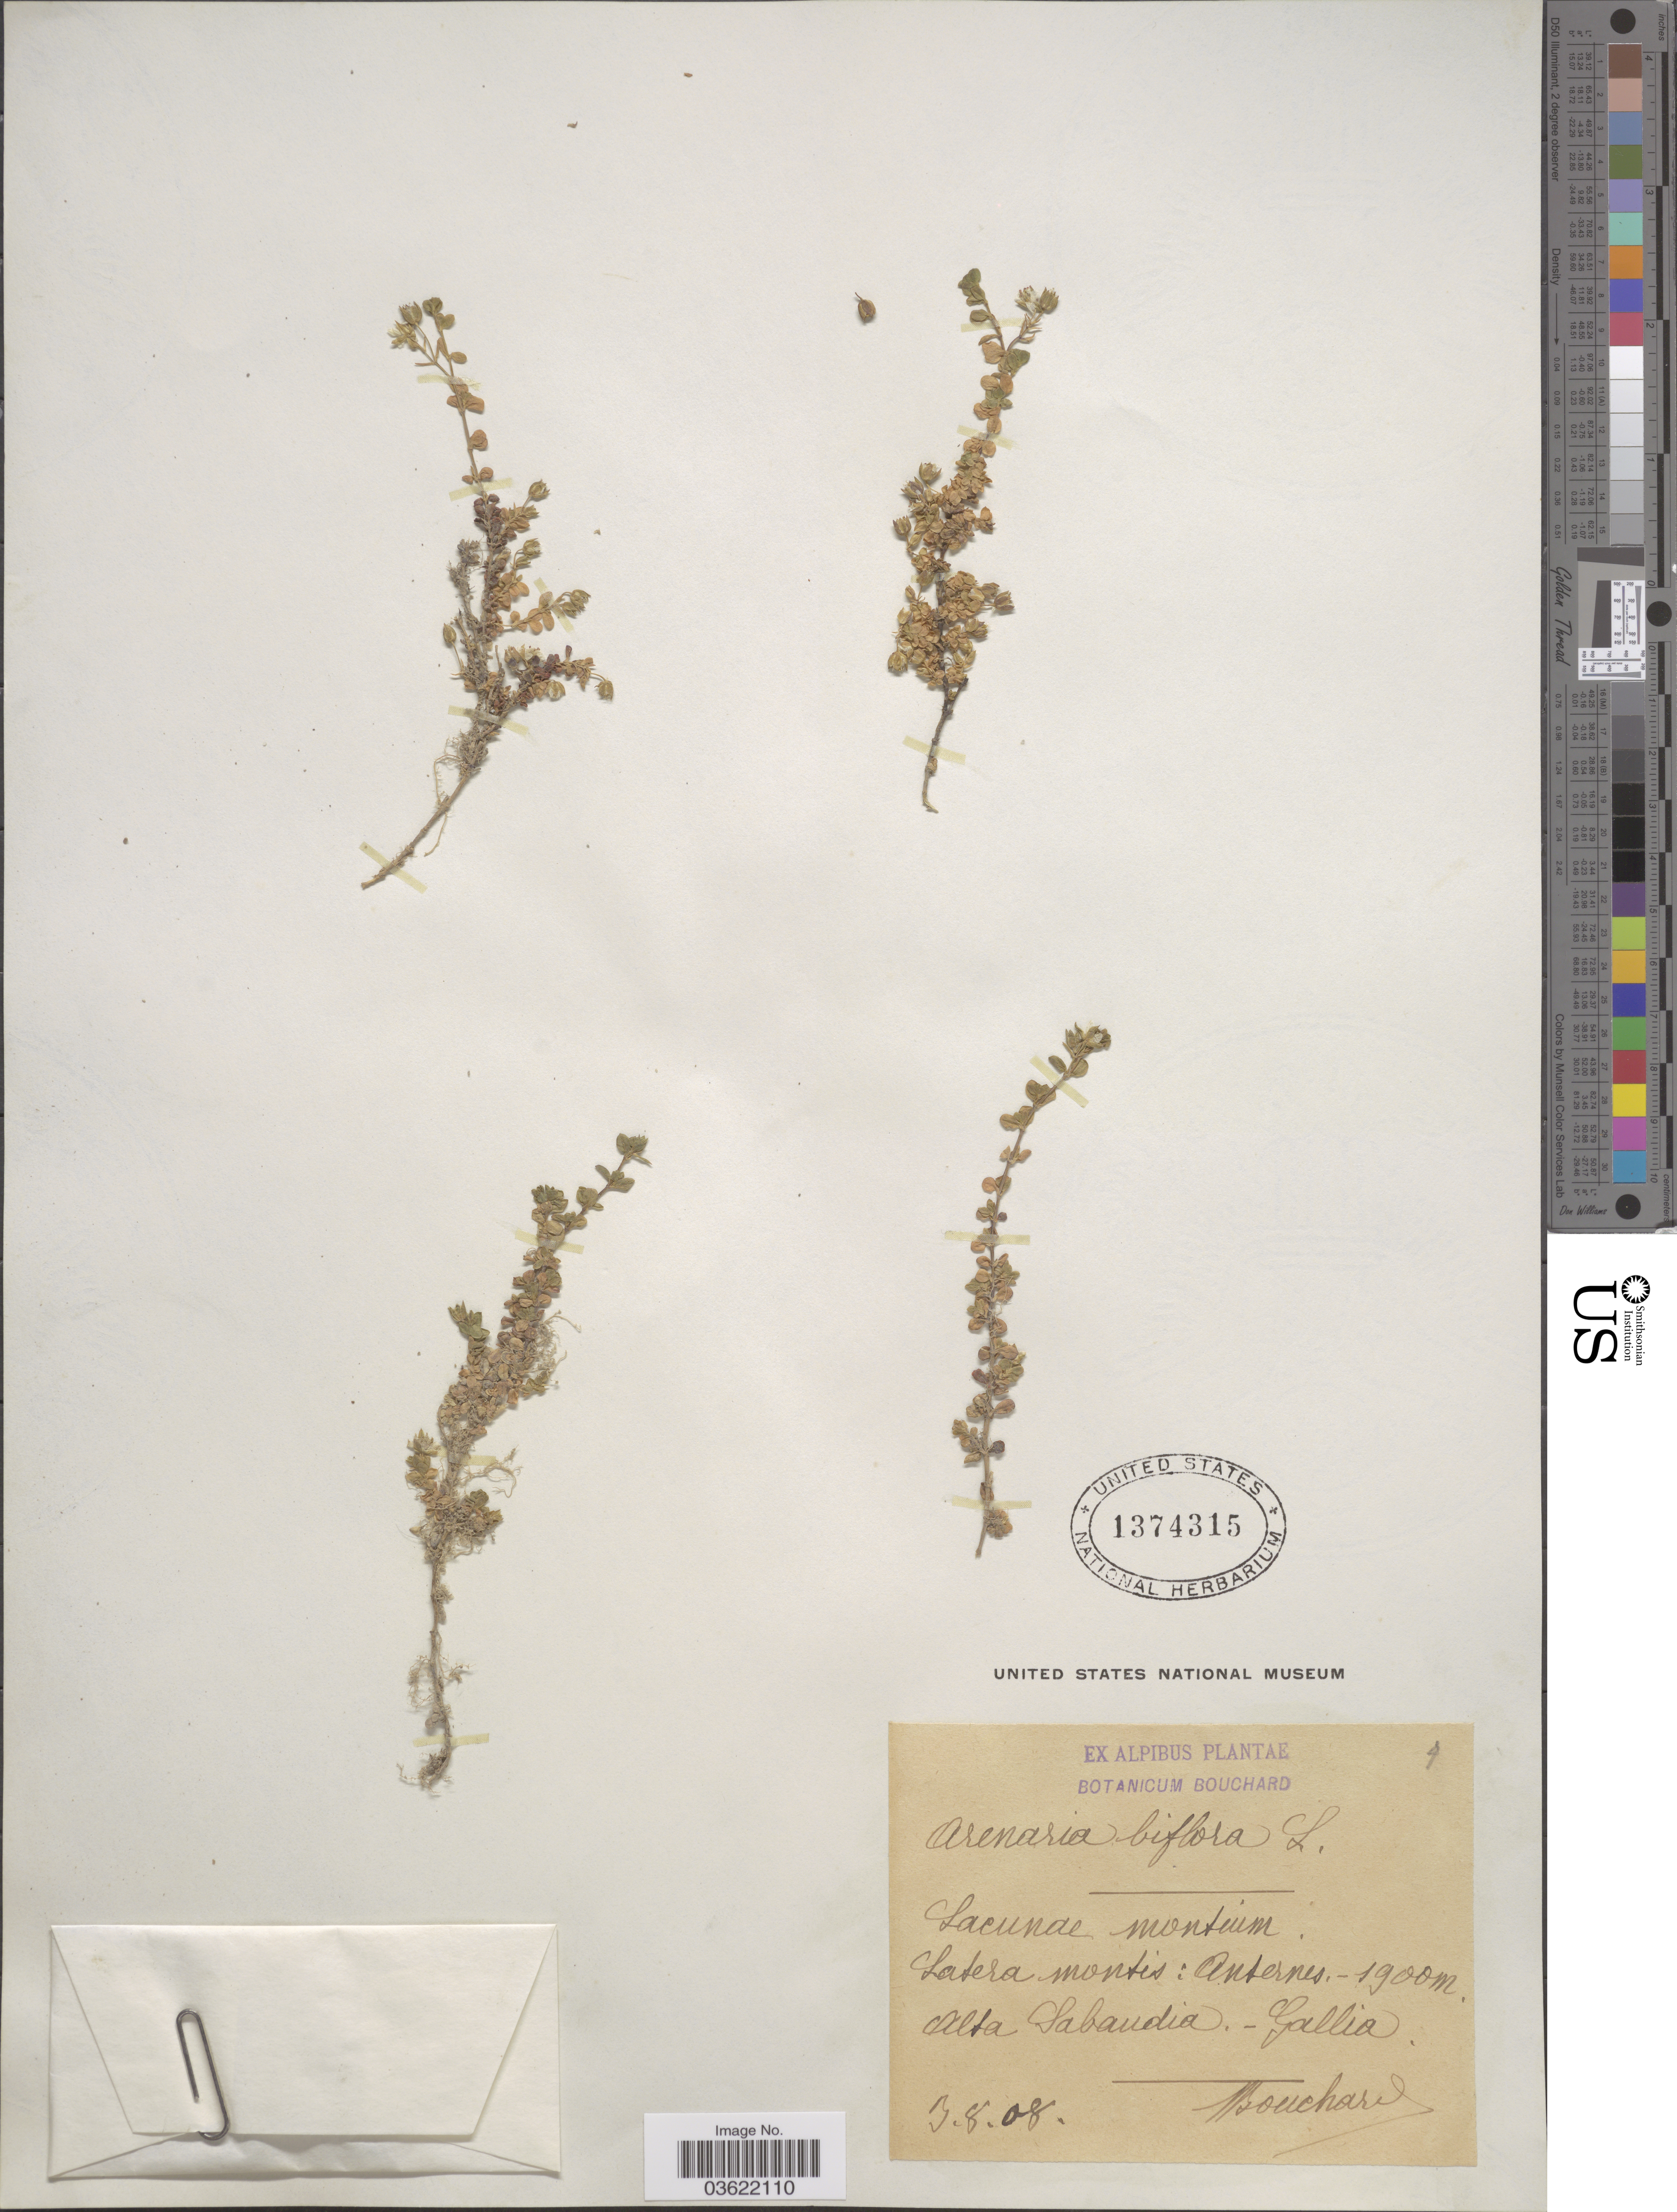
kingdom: Plantae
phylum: Tracheophyta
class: Magnoliopsida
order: Caryophyllales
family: Caryophyllaceae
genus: Arenaria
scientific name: Arenaria biflora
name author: L.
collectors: J. Bouchard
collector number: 4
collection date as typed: Transcribed d/m/y: 3/8/8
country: France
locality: Latera montis: Anternis. Alta Sabaudia. - Gallia.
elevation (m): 1900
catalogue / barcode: US 1374315